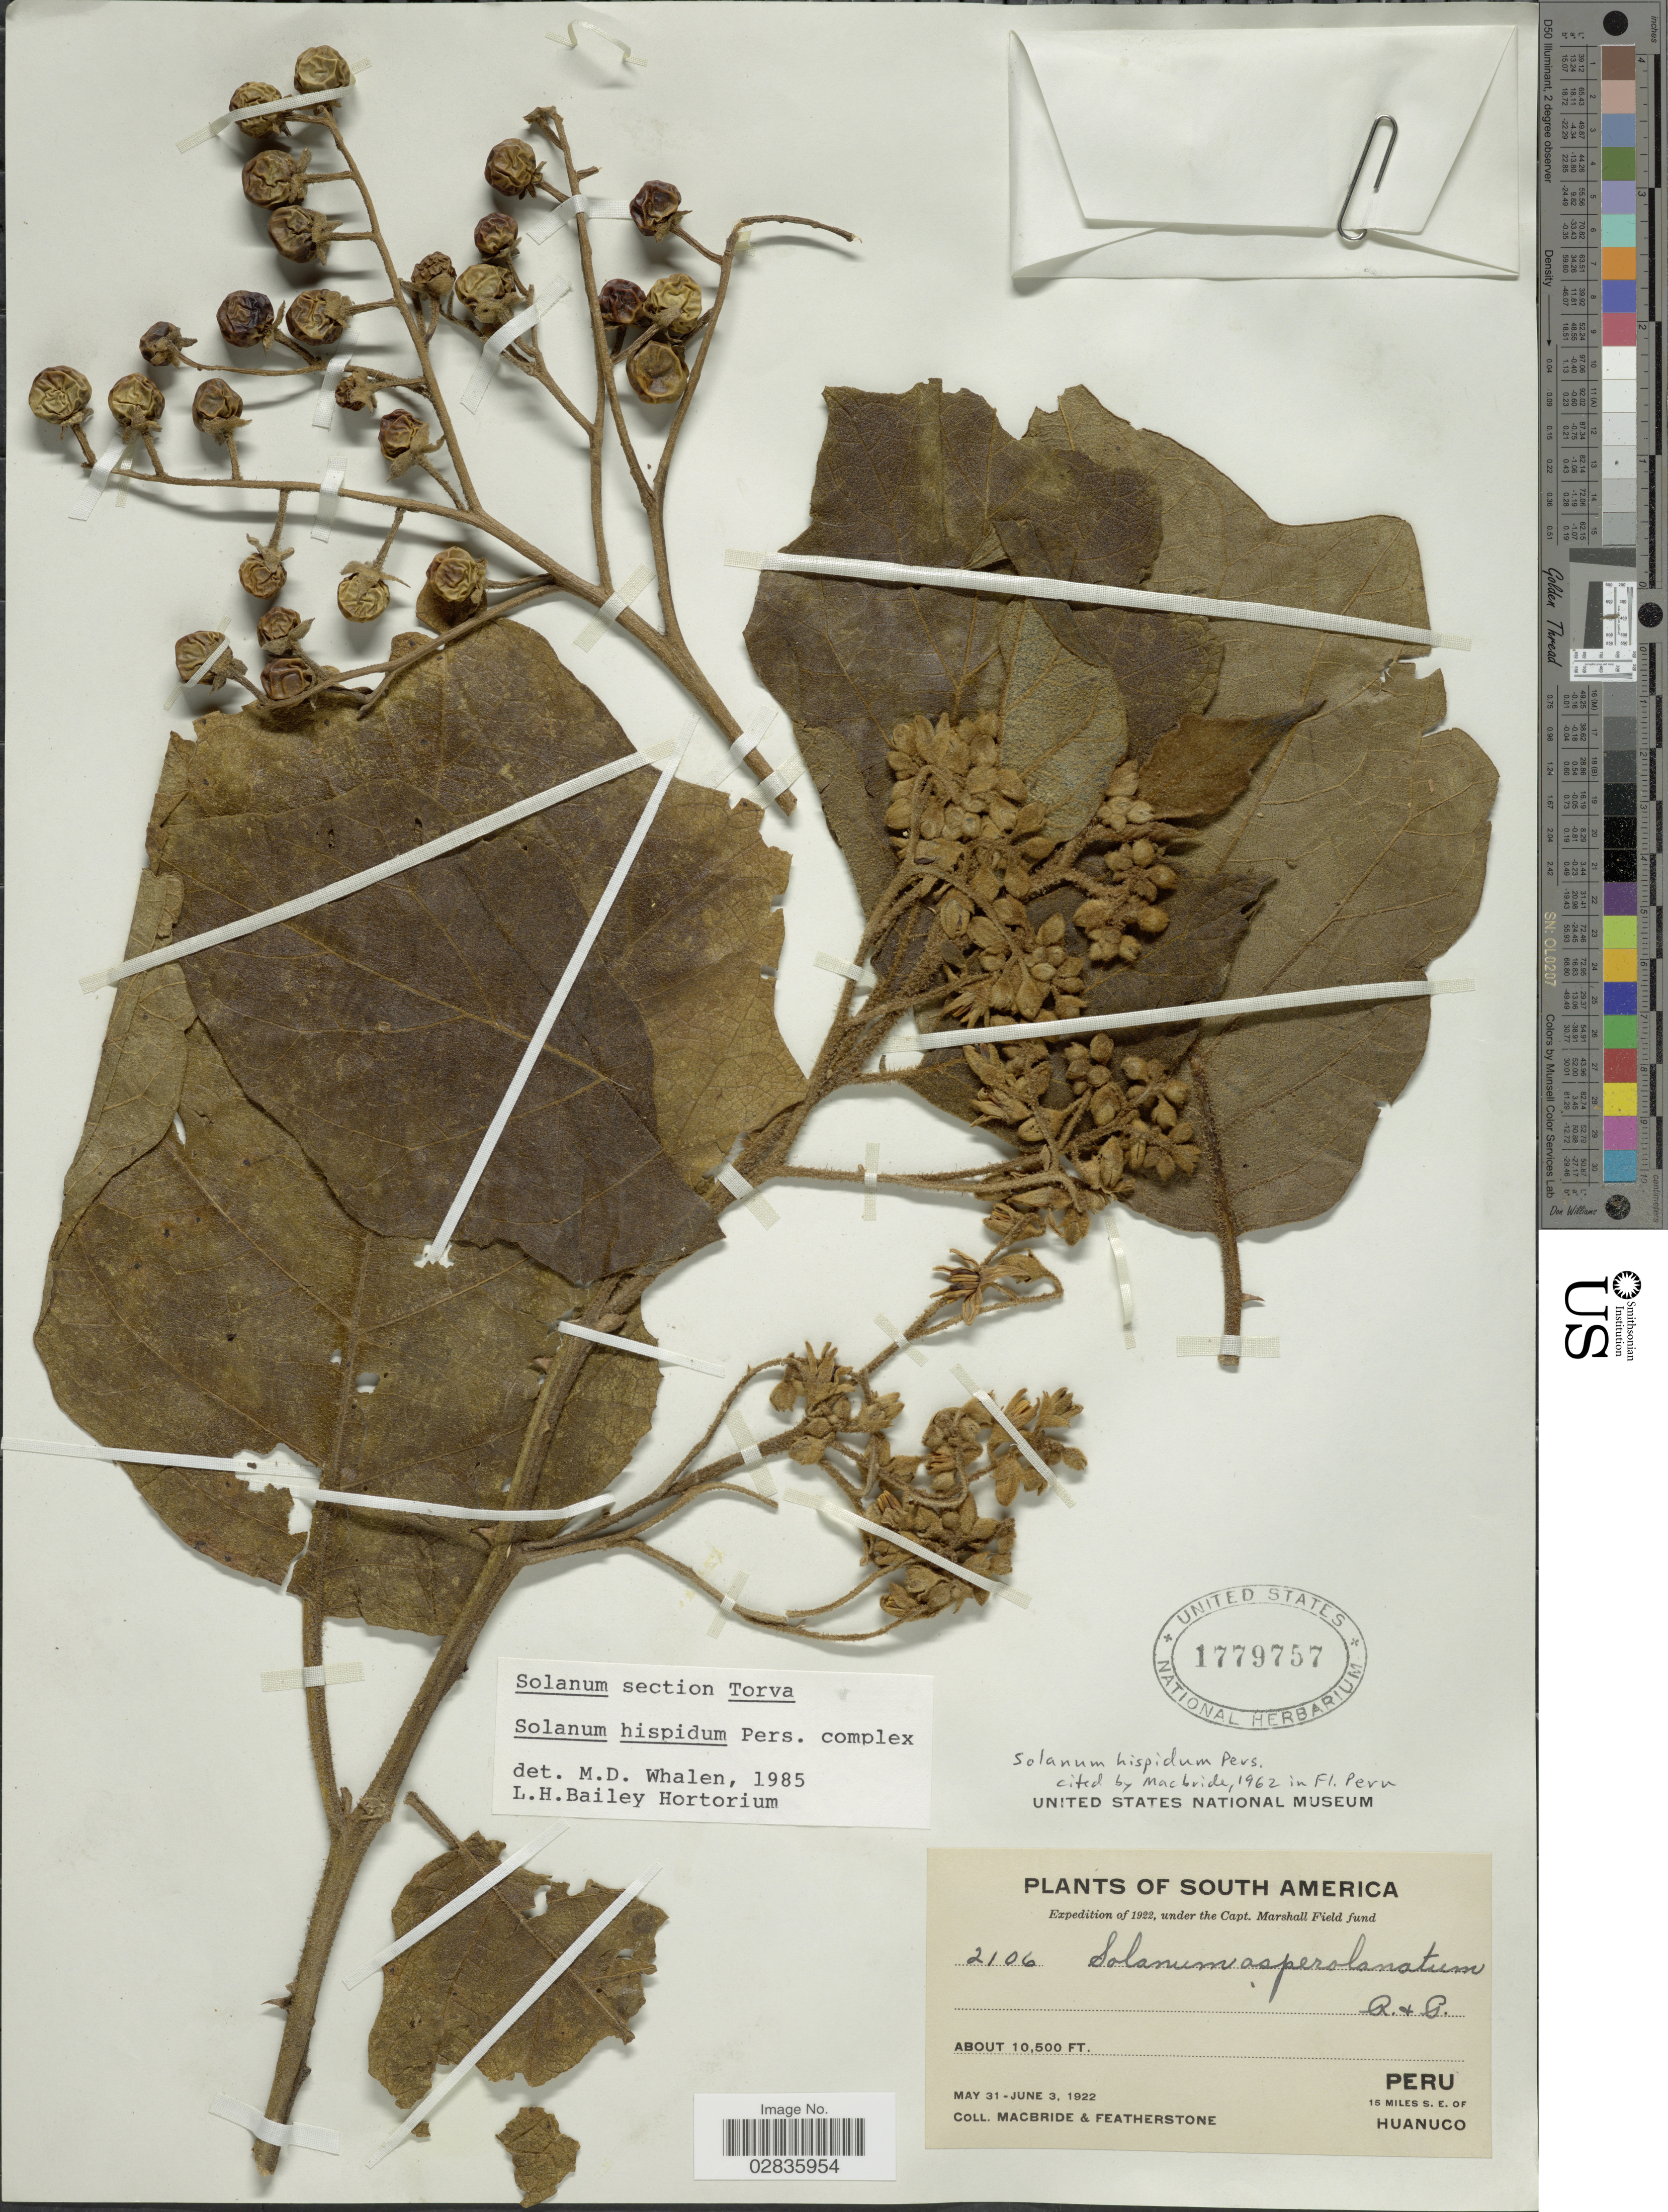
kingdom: Plantae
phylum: Tracheophyta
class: Magnoliopsida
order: Solanales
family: Solanaceae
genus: Solanum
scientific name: Solanum hispidum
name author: Pers.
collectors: Macbride, -- & -. Featherstone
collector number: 2106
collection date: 1922-05-31/1922-06-03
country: Peru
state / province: Huánuco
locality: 15 miles SE of Huanuco.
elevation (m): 3200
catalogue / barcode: US 1779757